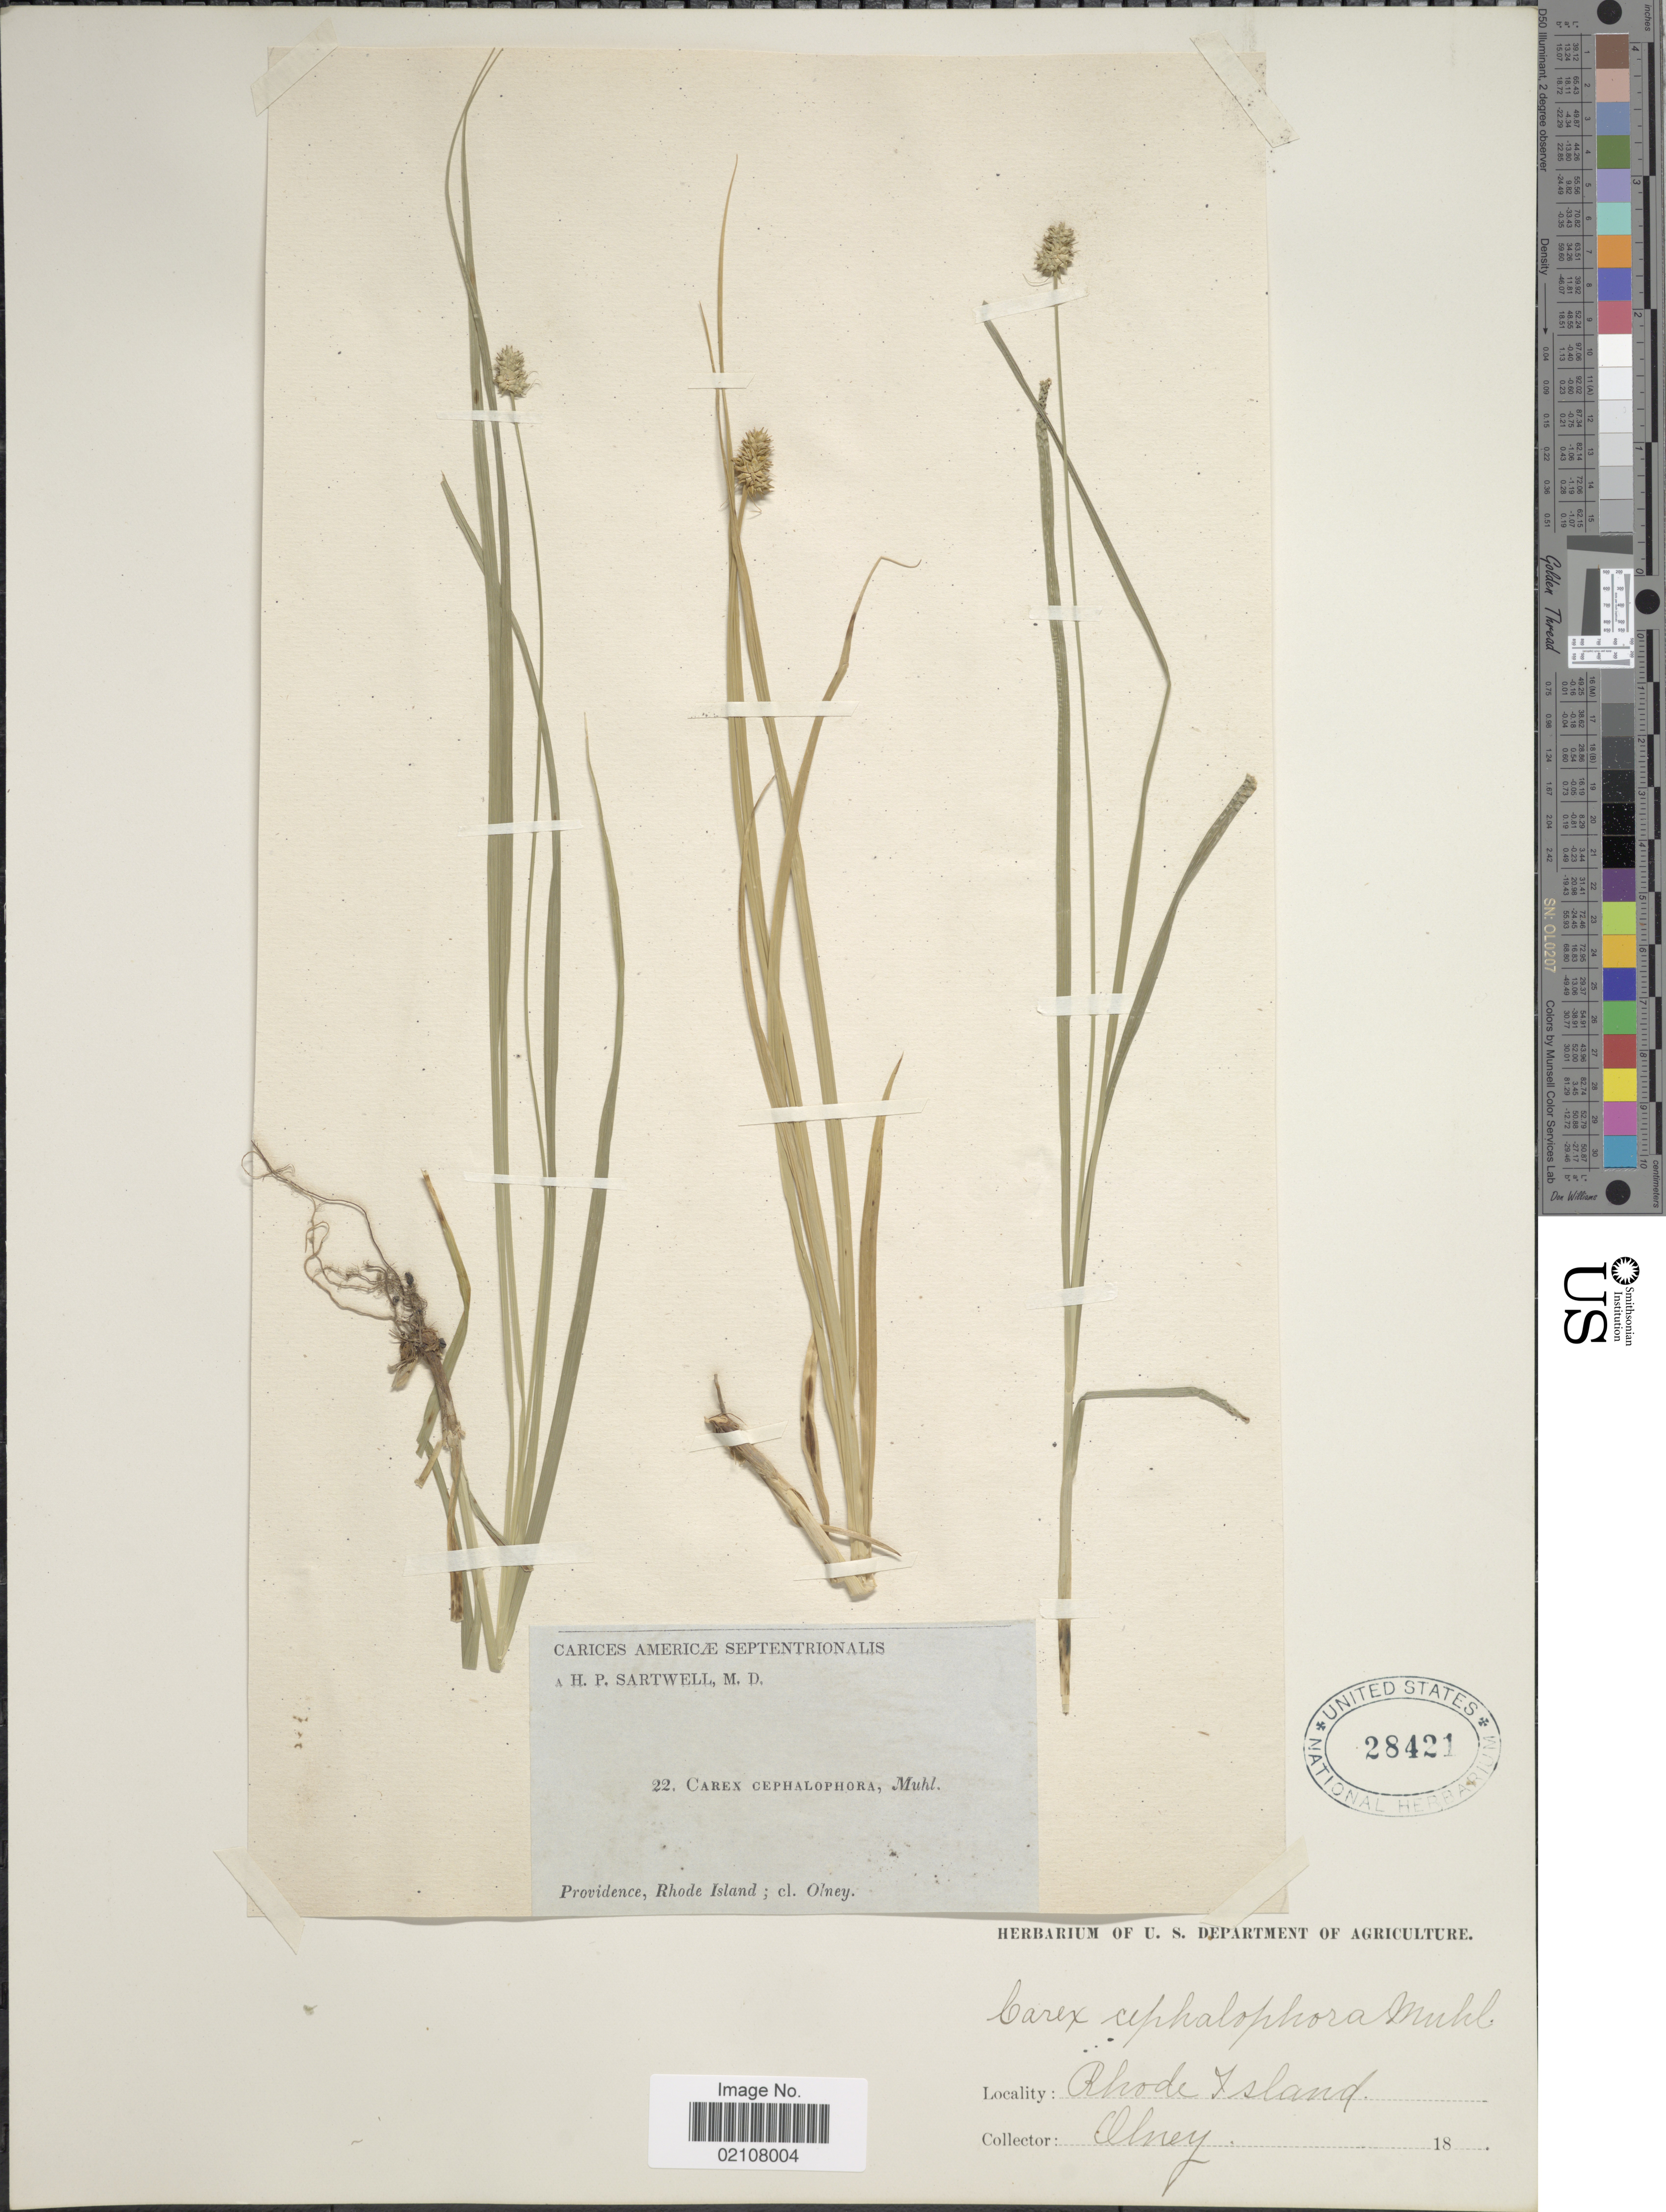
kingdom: Plantae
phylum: Tracheophyta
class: Liliopsida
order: Poales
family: Cyperaceae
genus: Carex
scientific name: Carex cephalophora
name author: Muhl. ex Willd.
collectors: Olney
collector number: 22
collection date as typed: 18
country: United States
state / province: Rhode Island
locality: Carices Americae Septentrionalis, Providence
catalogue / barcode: US 28421